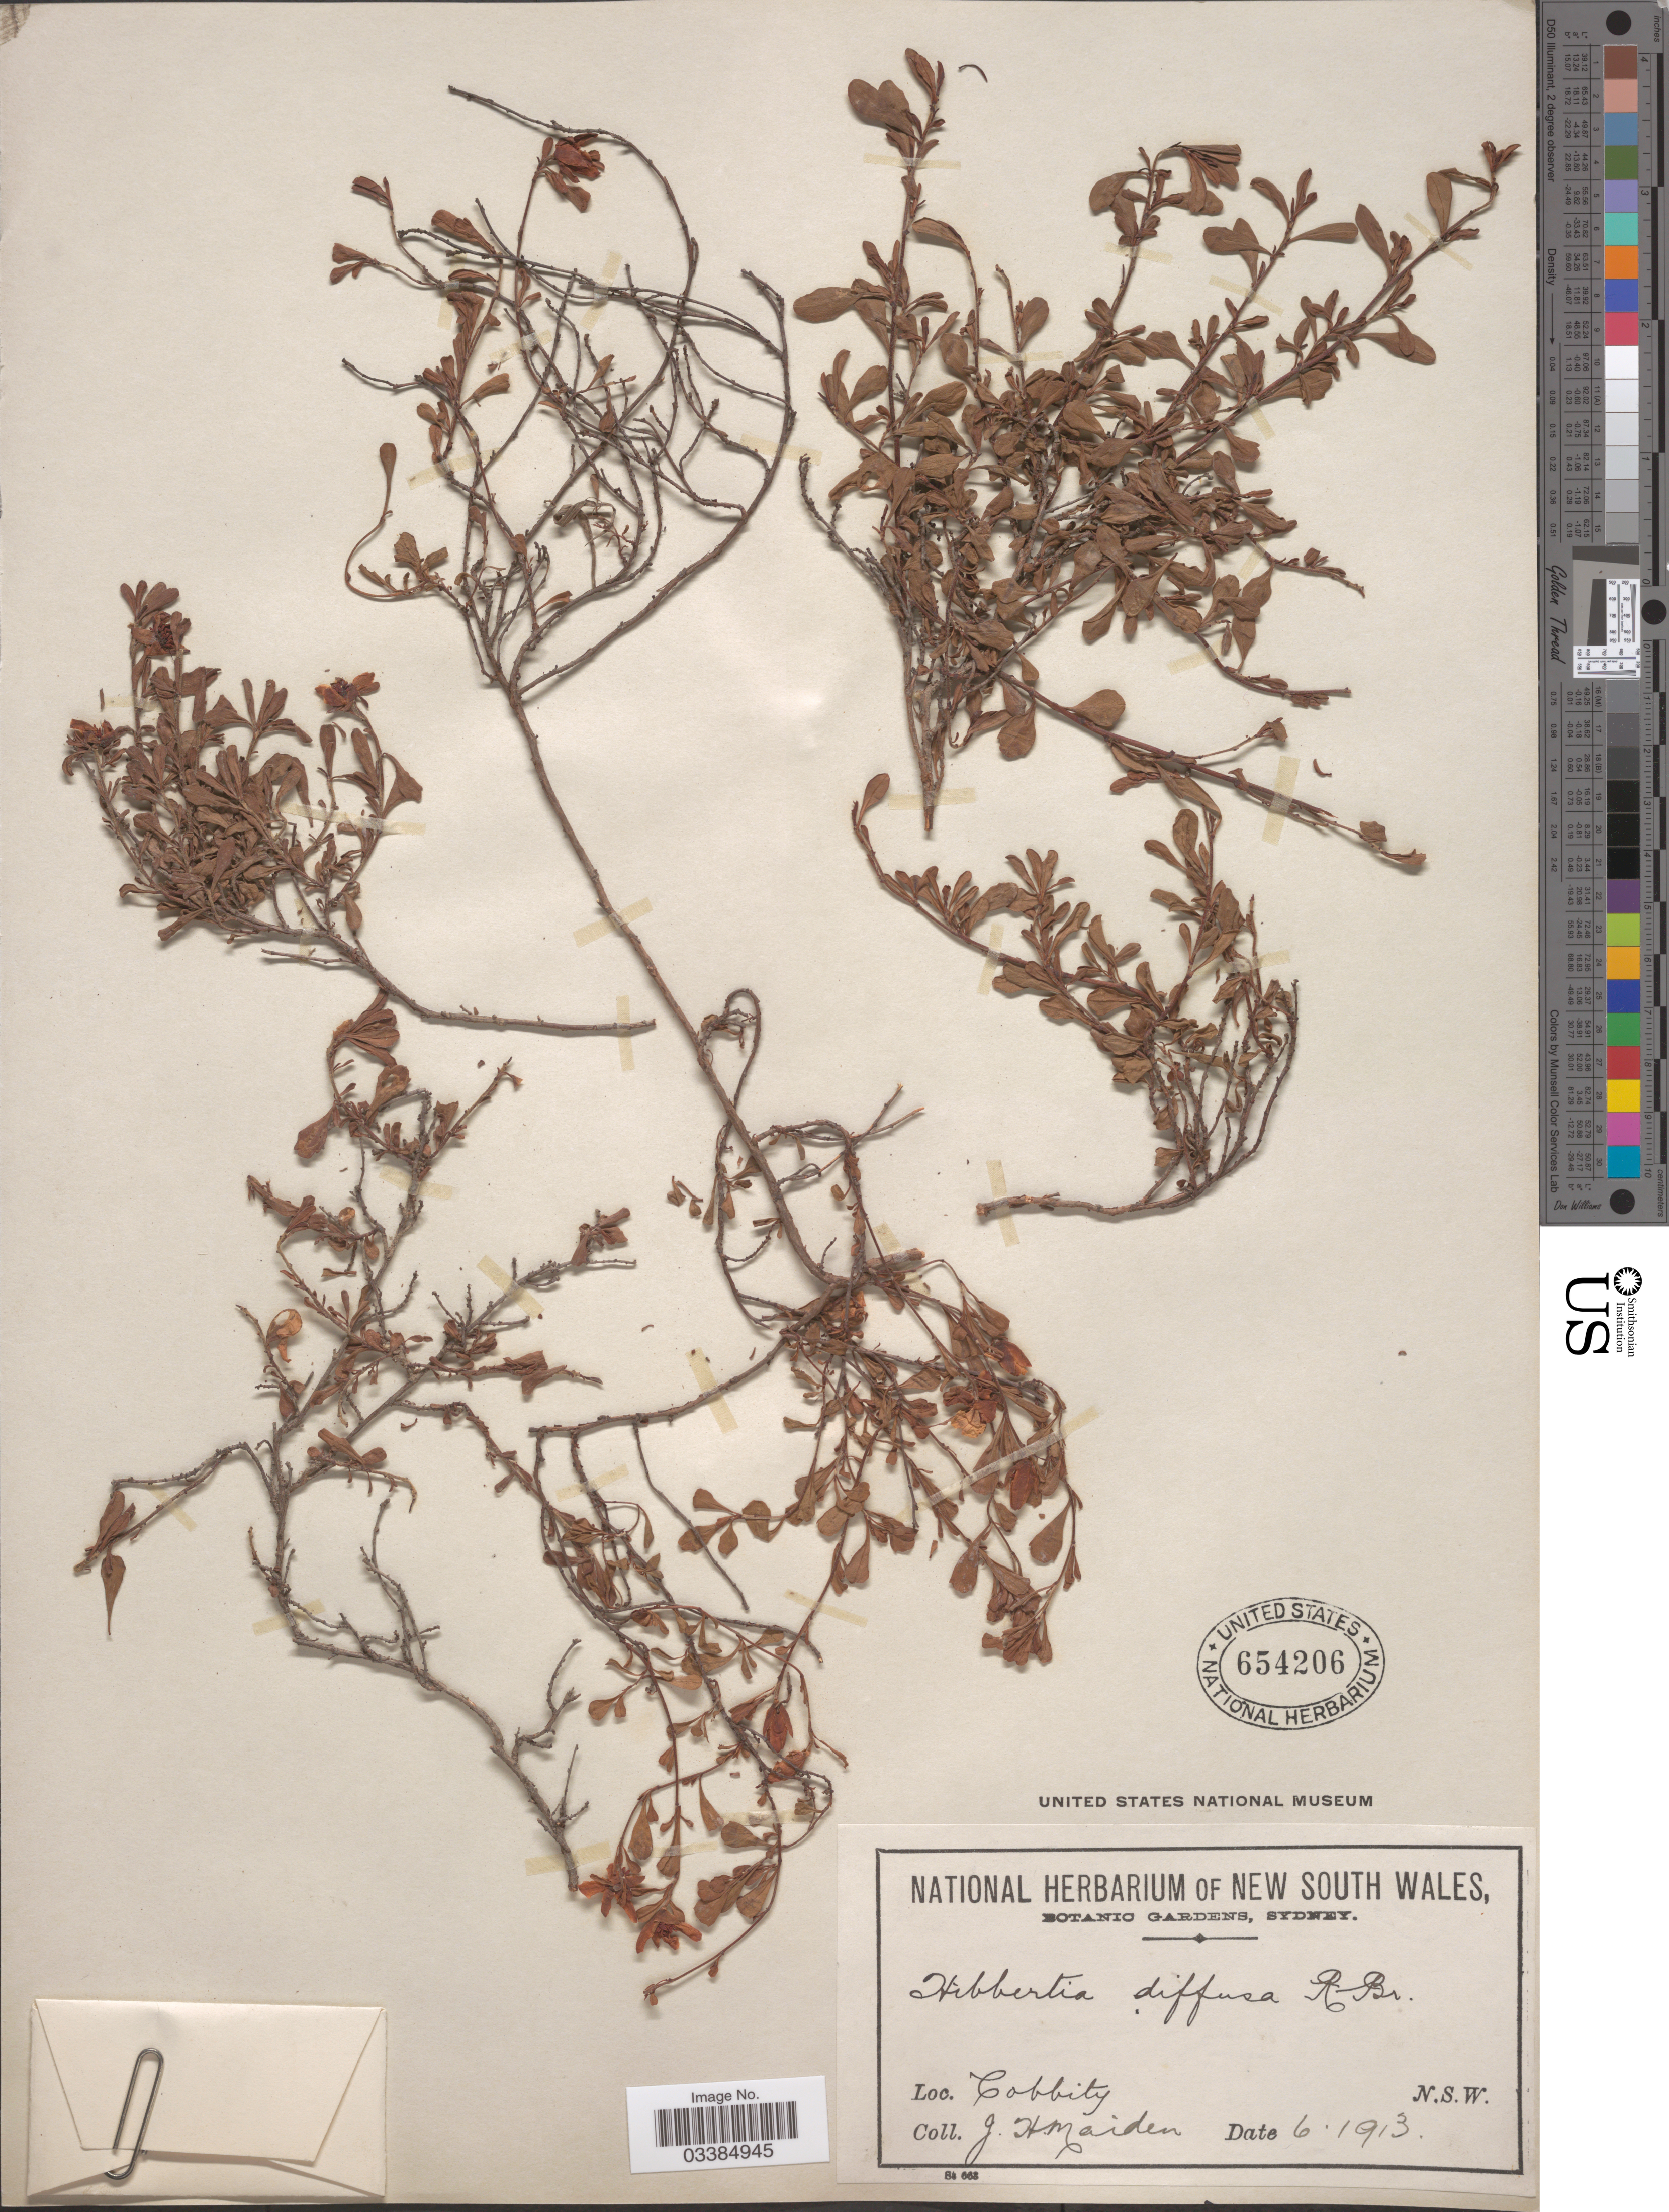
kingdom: Plantae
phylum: Tracheophyta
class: Magnoliopsida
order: Dilleniales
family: Dilleniaceae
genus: Hibbertia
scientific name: Hibbertia diffusa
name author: R. Br. ex DC.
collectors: J. Maiden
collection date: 1913-06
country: Australia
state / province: New South Wales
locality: Cobbity. N. S. W.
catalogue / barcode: US 654206